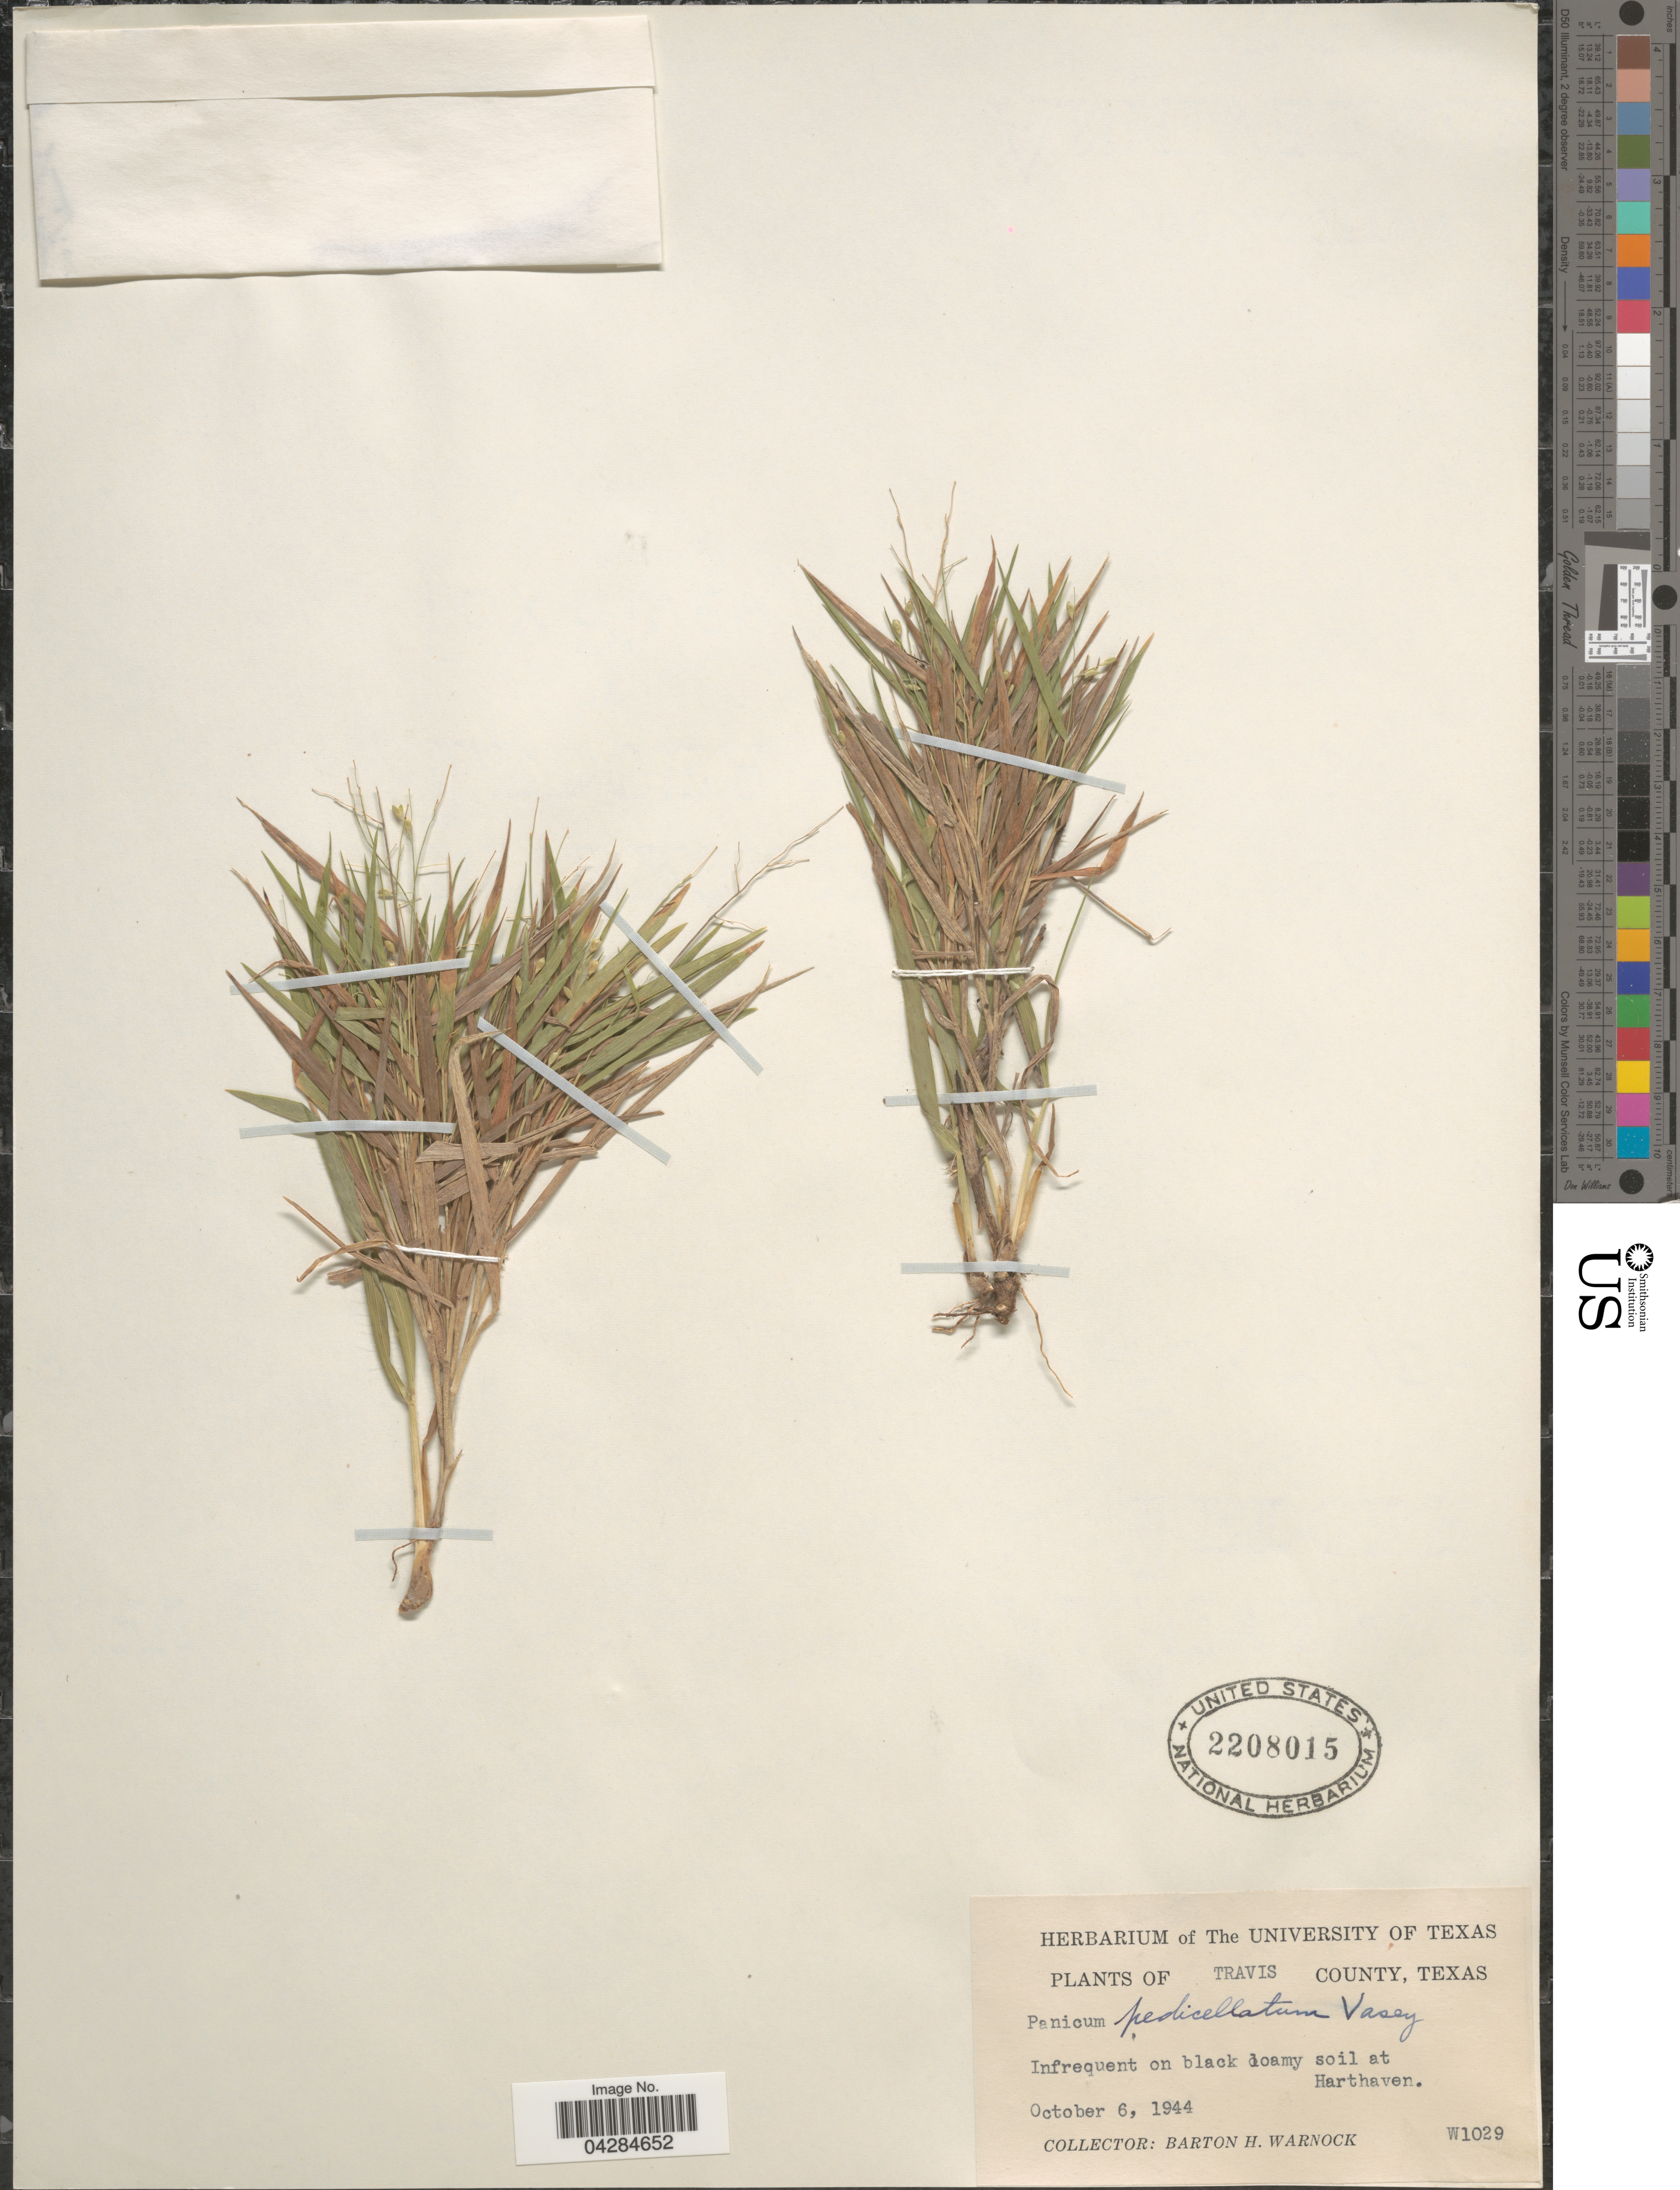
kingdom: Plantae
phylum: Tracheophyta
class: Liliopsida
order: Poales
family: Poaceae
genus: Dichanthelium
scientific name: Dichanthelium pedicellatum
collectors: B. H. Warnock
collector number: W1029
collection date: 1944-10-06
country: United States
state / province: Texas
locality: Travis County. Infrequent on black loamy soil at Harthaven.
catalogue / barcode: US 2208015